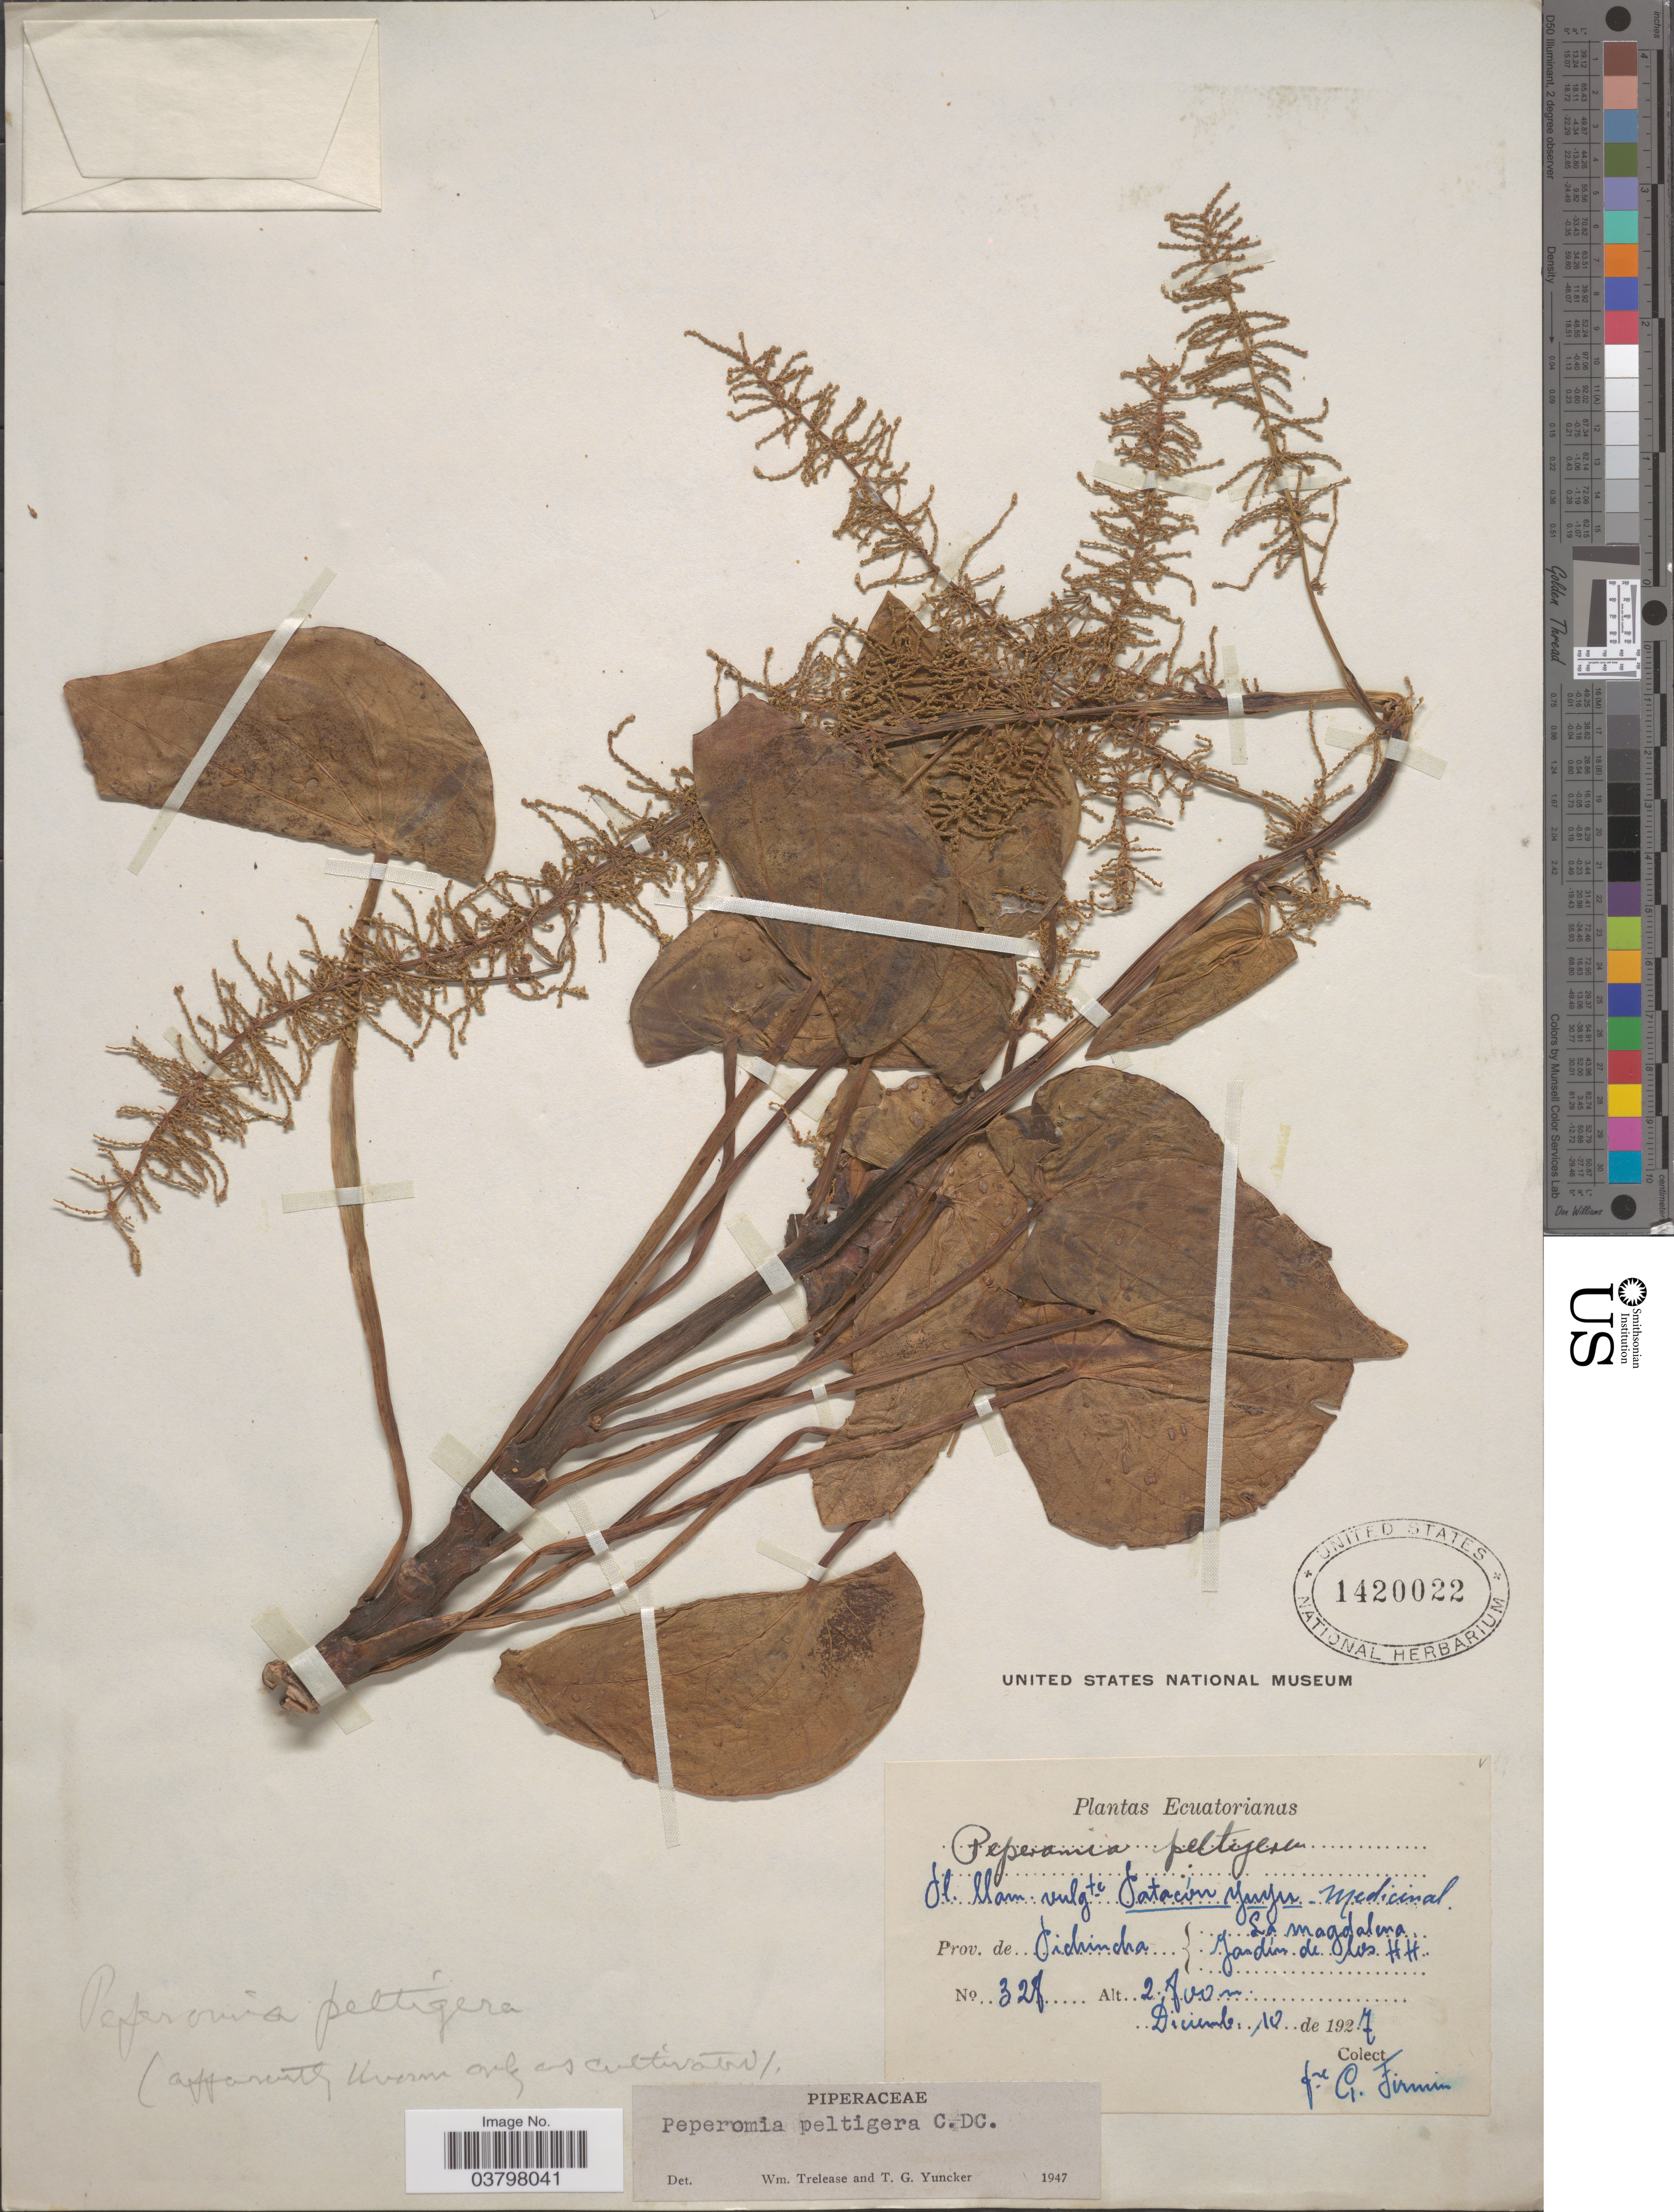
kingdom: Plantae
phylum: Tracheophyta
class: Magnoliopsida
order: Piperales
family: Piperaceae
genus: Peperomia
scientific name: Peperomia peltigera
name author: C. DC.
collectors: F. Firmin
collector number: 328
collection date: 1927-12-10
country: Ecuador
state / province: Pichincha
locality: La Magdalena. Jardin de los H.H.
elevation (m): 2800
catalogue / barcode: US 1420022